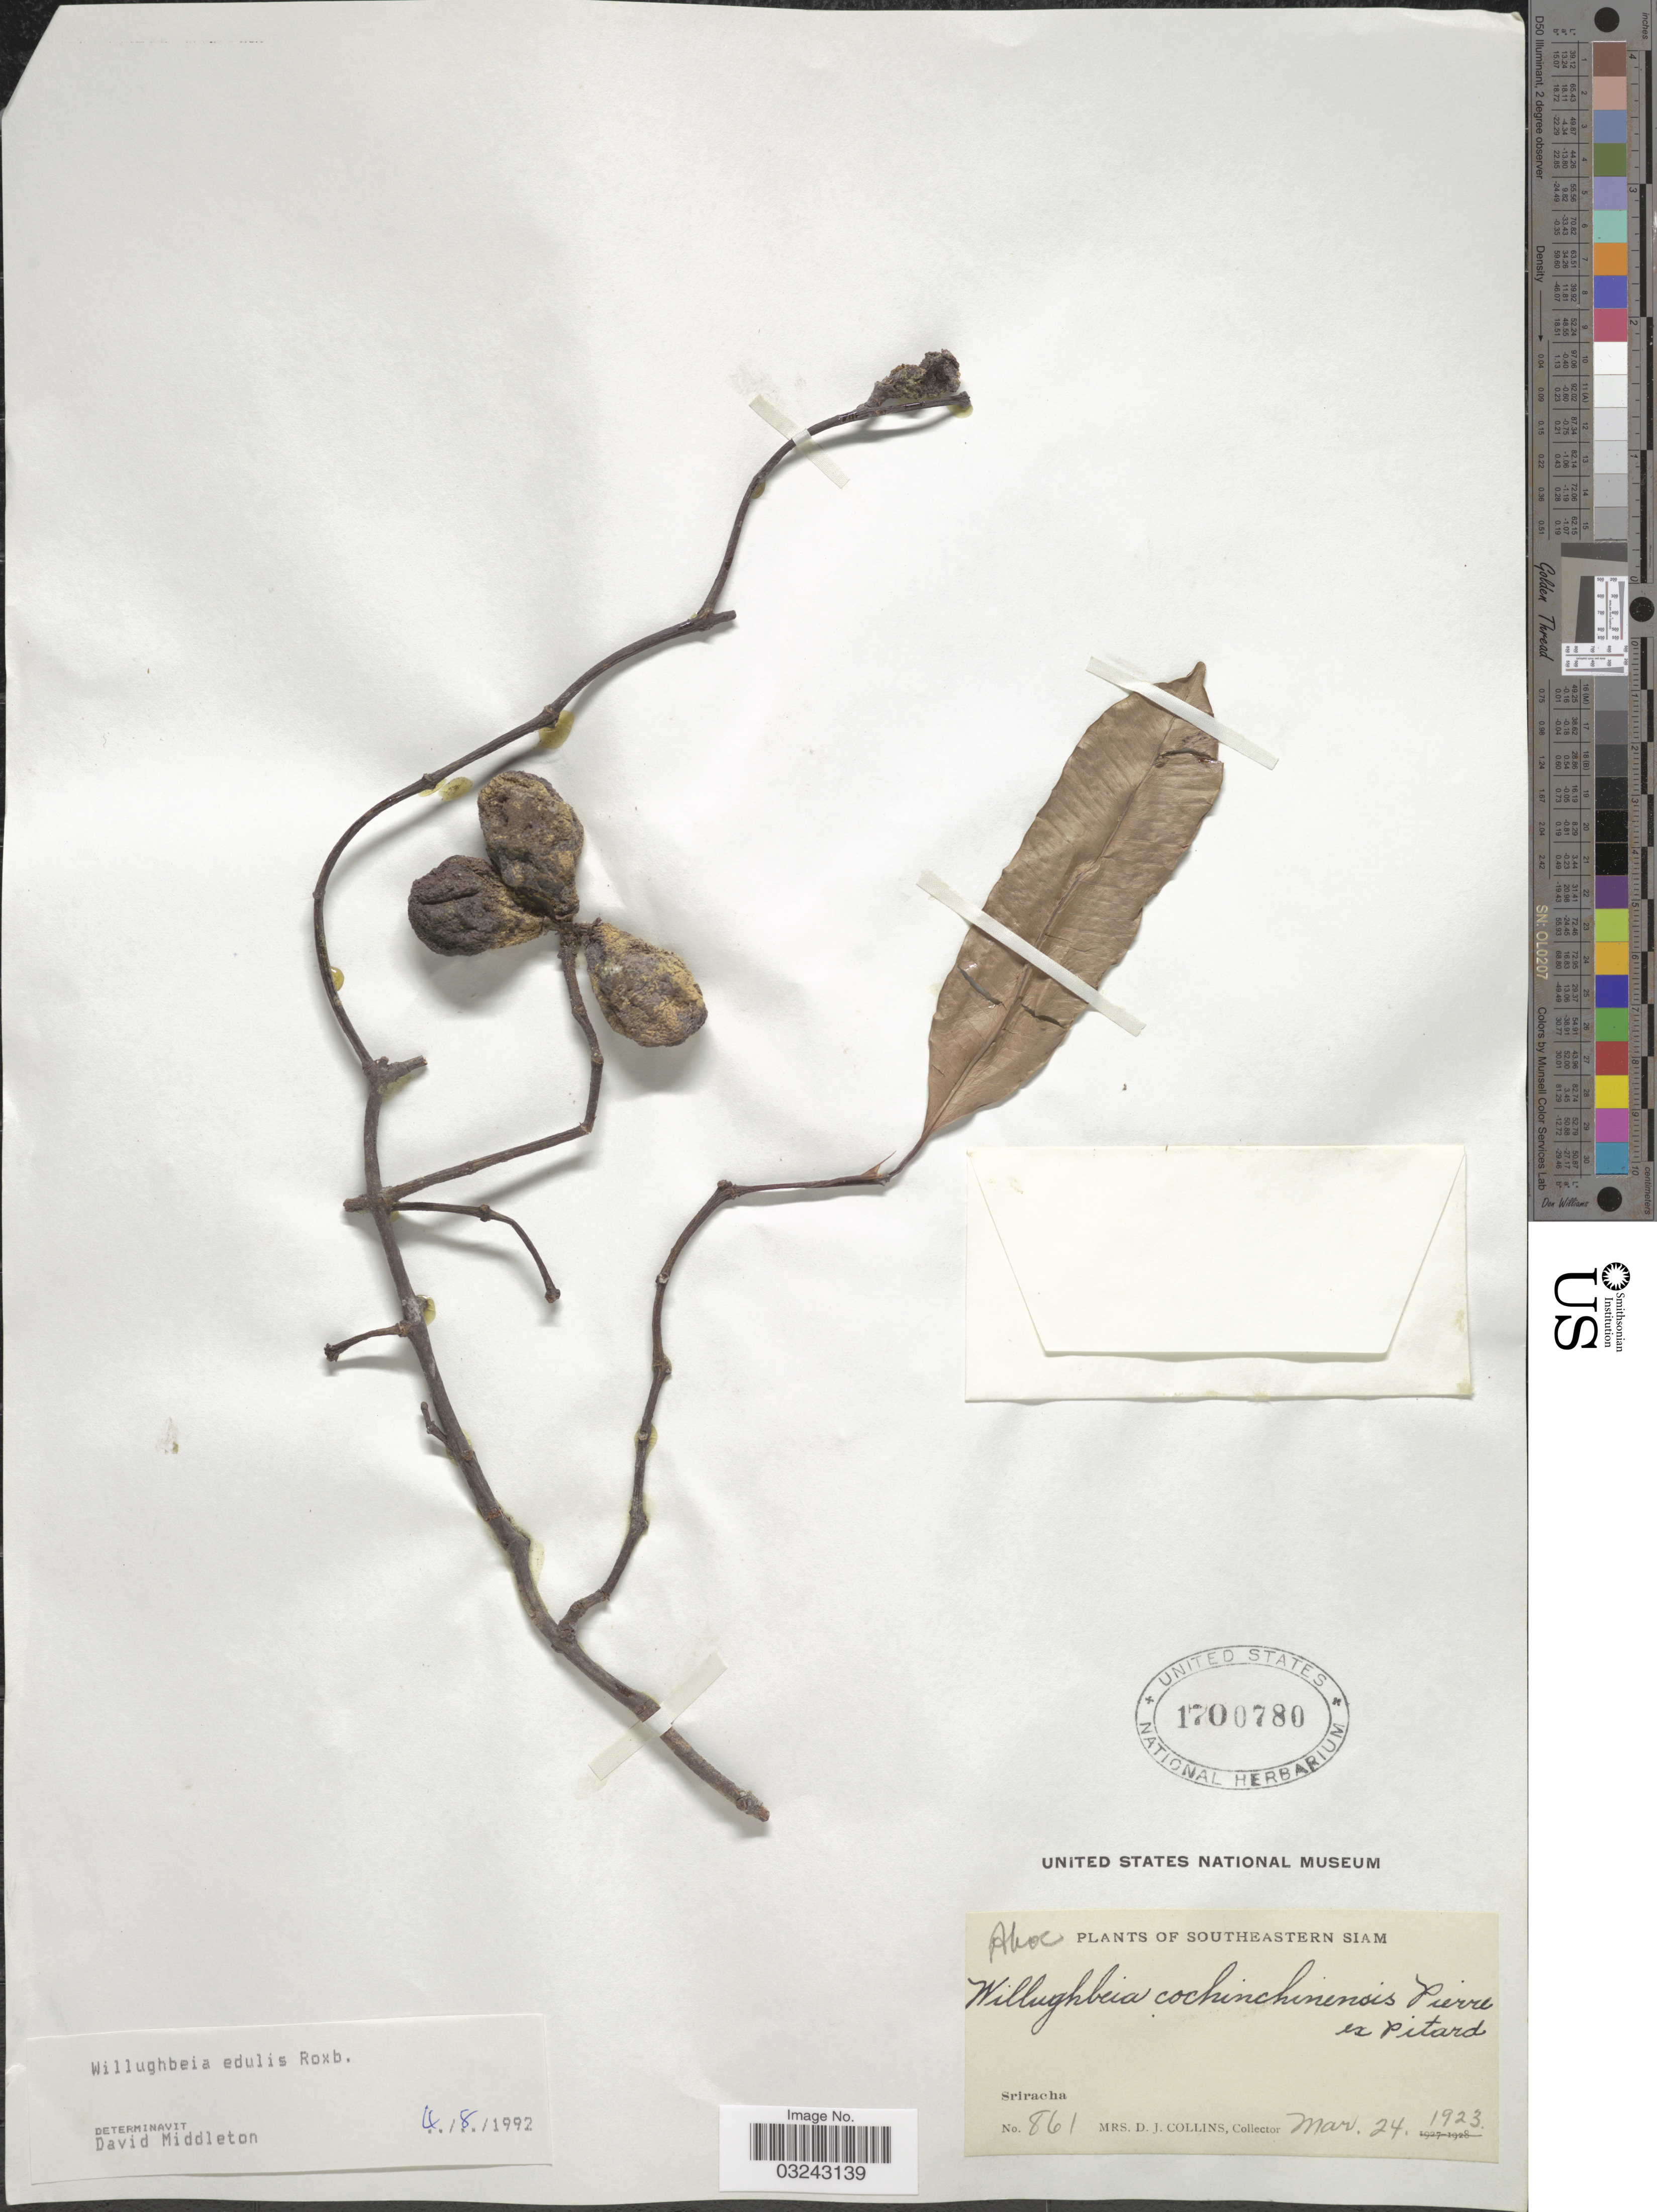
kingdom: Plantae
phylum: Tracheophyta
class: Magnoliopsida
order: Gentianales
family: Apocynaceae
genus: Willughbeia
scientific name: Willughbeia edulis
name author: Roxb.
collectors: Mrs. D. J. Collins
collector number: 861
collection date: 1923-03-24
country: Thailand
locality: Southeastern Siam, Sriracha.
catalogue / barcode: US 1700780